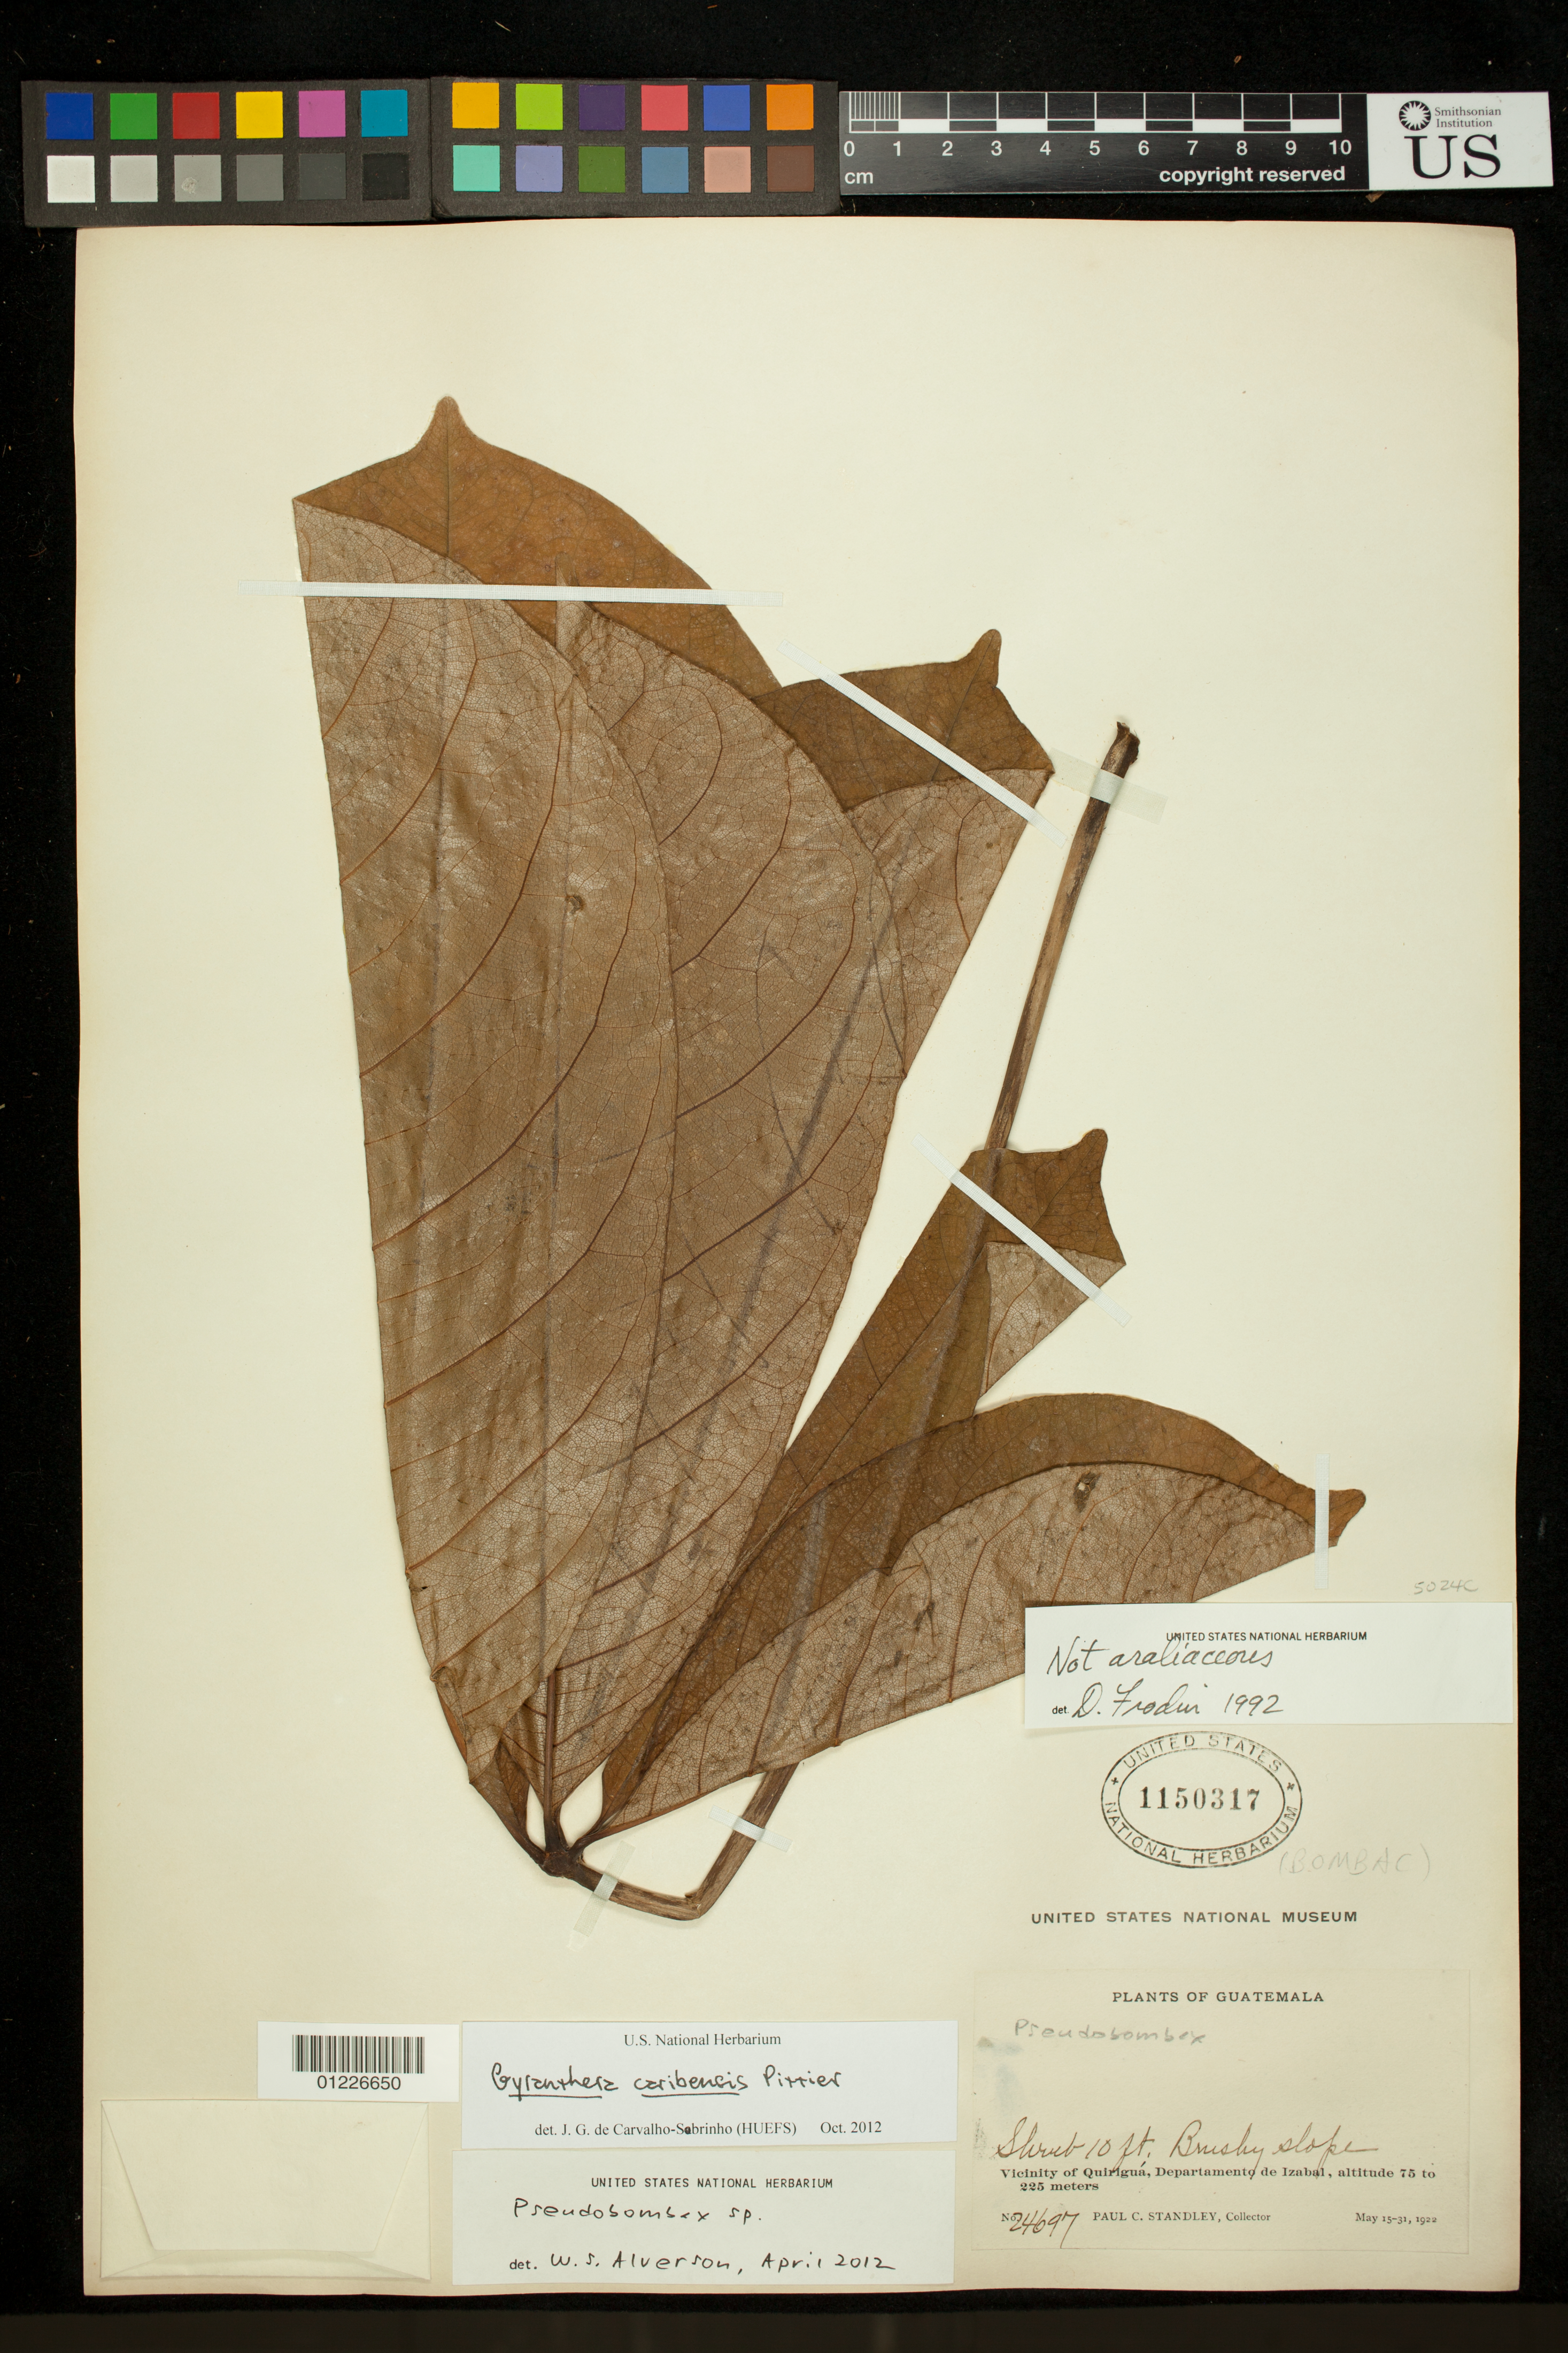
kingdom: Plantae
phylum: Tracheophyta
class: Magnoliopsida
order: Malvales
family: Malvaceae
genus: Gyranthera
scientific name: Gyranthera caribensis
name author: Pittier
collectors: P. C. Standley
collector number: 24697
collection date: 1922-05-15/1922-05-31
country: Guatemala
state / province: Izabal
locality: Vicinity of Quirigua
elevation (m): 75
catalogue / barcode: US 1150317